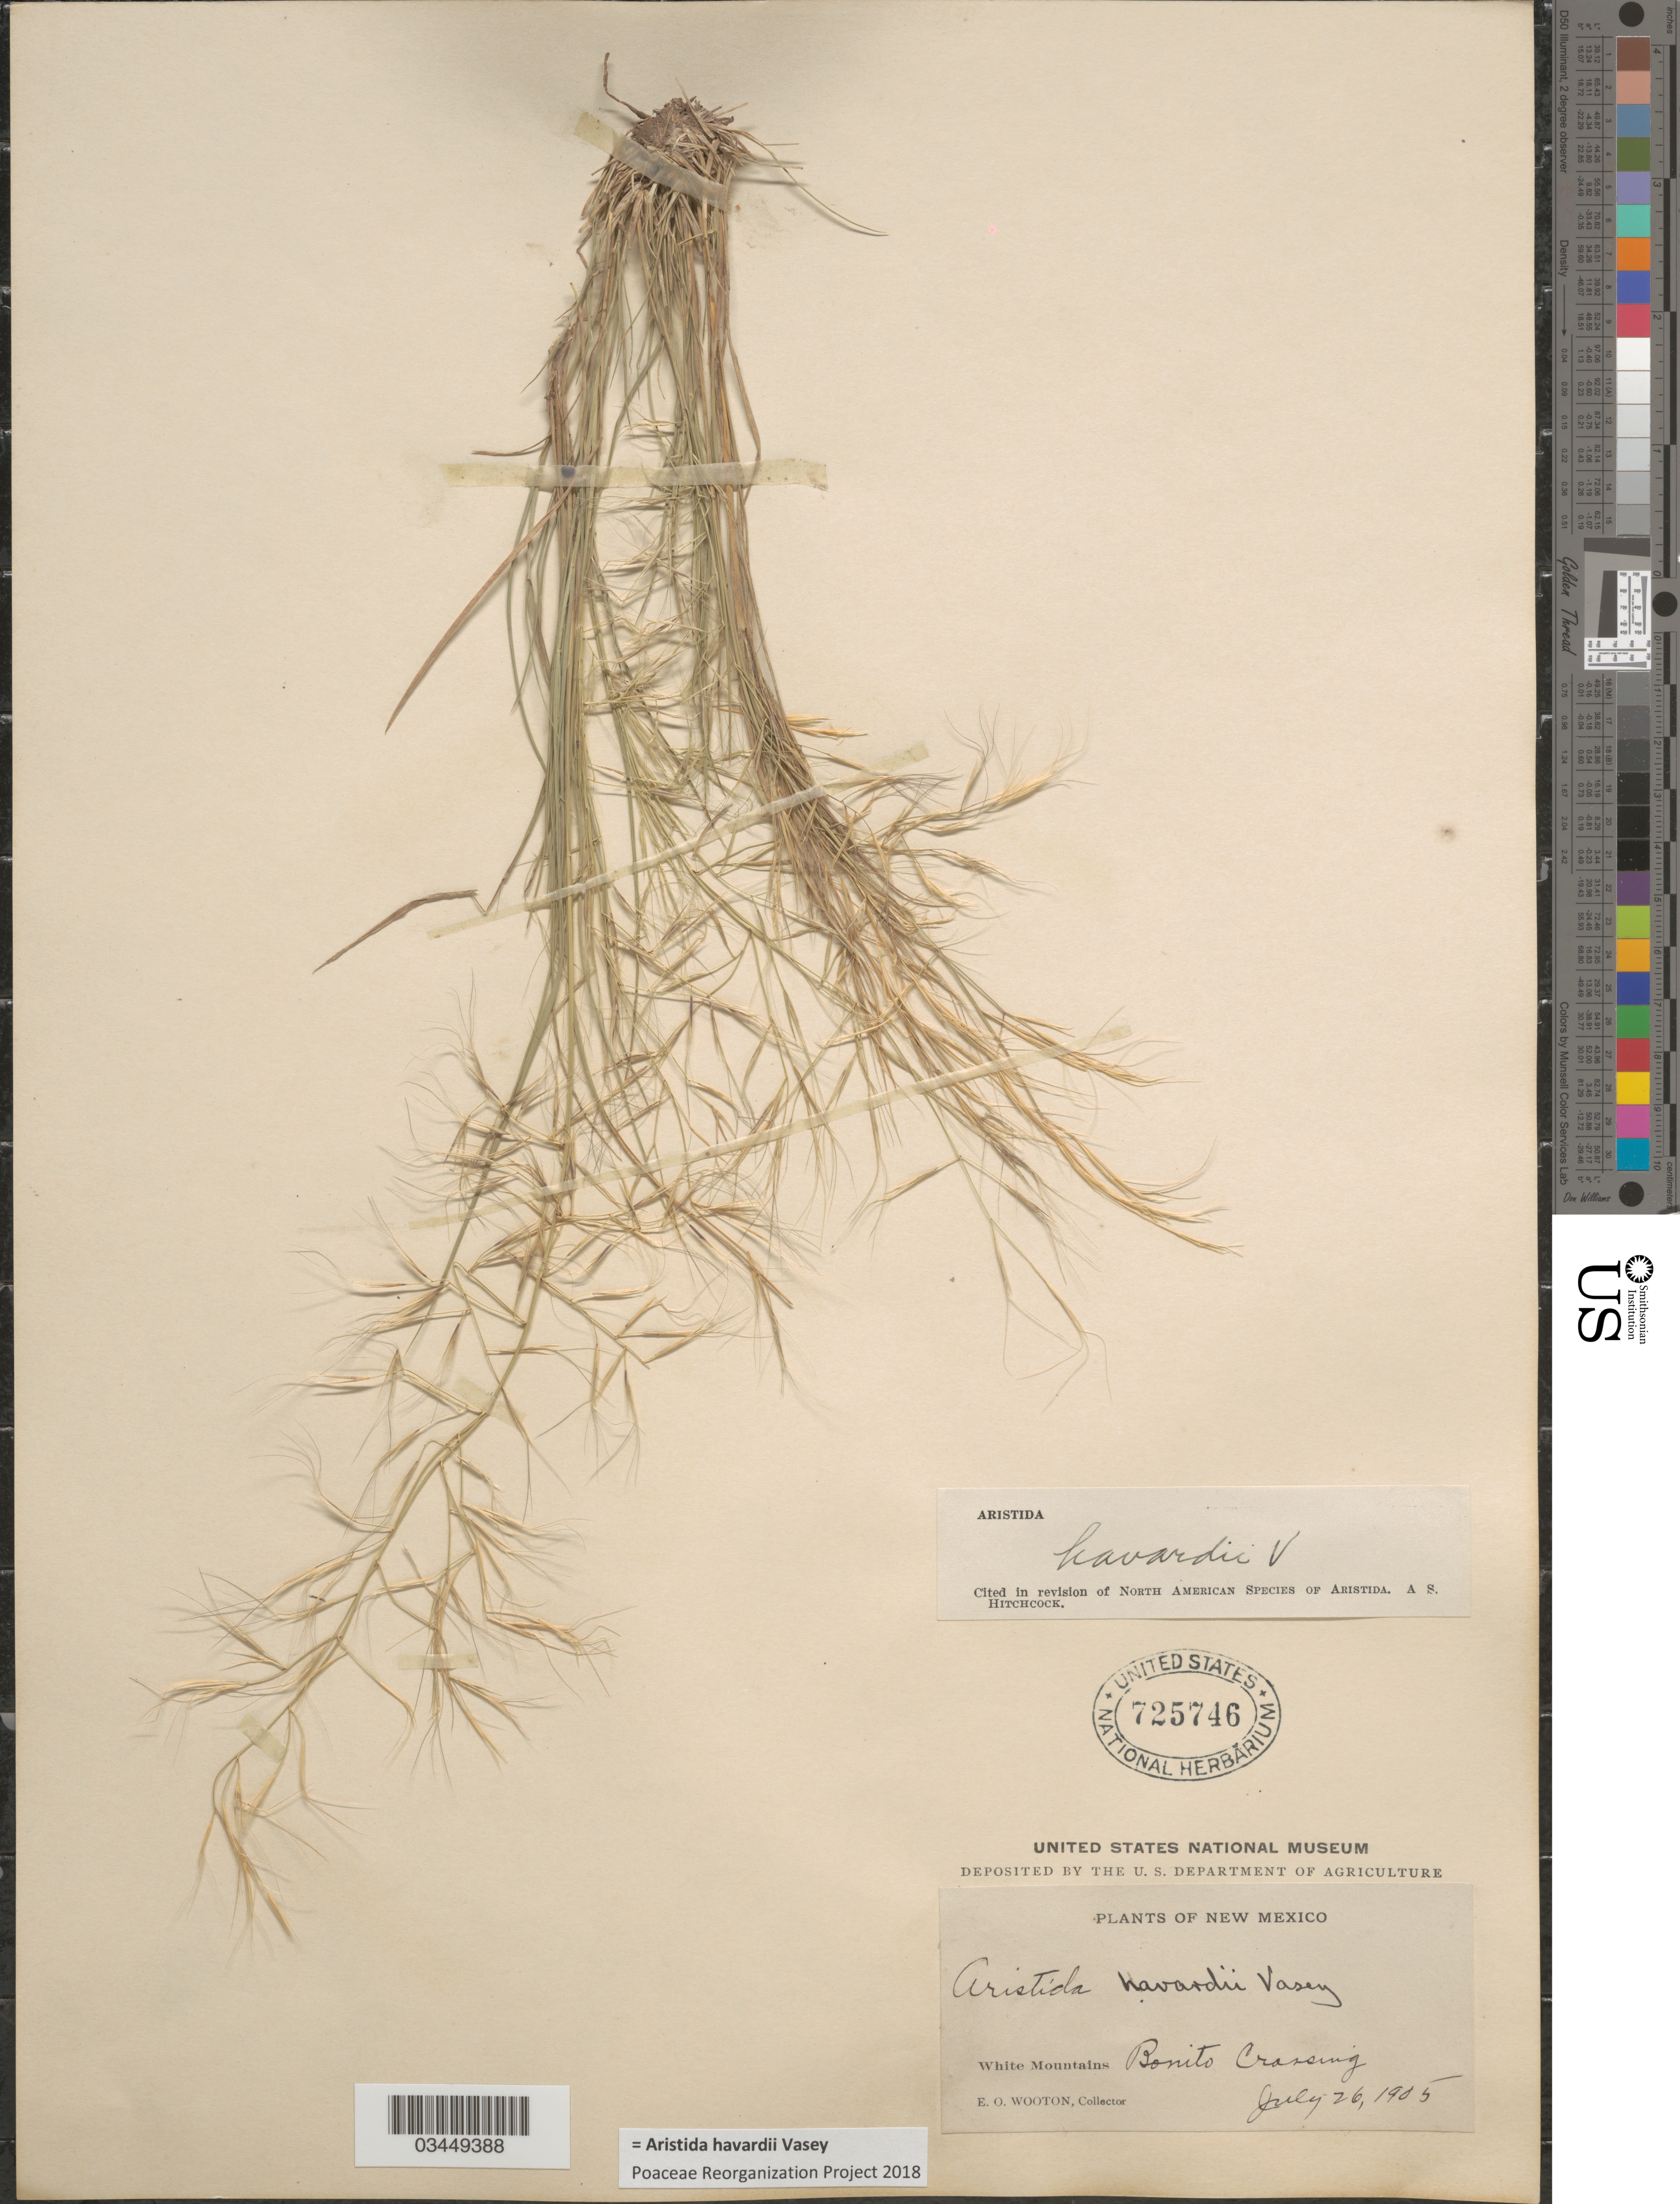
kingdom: Plantae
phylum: Tracheophyta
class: Liliopsida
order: Poales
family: Poaceae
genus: Aristida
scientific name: Aristida havardii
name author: Vasey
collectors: E. O. Wooton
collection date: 1905-07-26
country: United States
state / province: New Mexico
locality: White Mountains. Bonito Crossing.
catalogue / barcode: US 725746